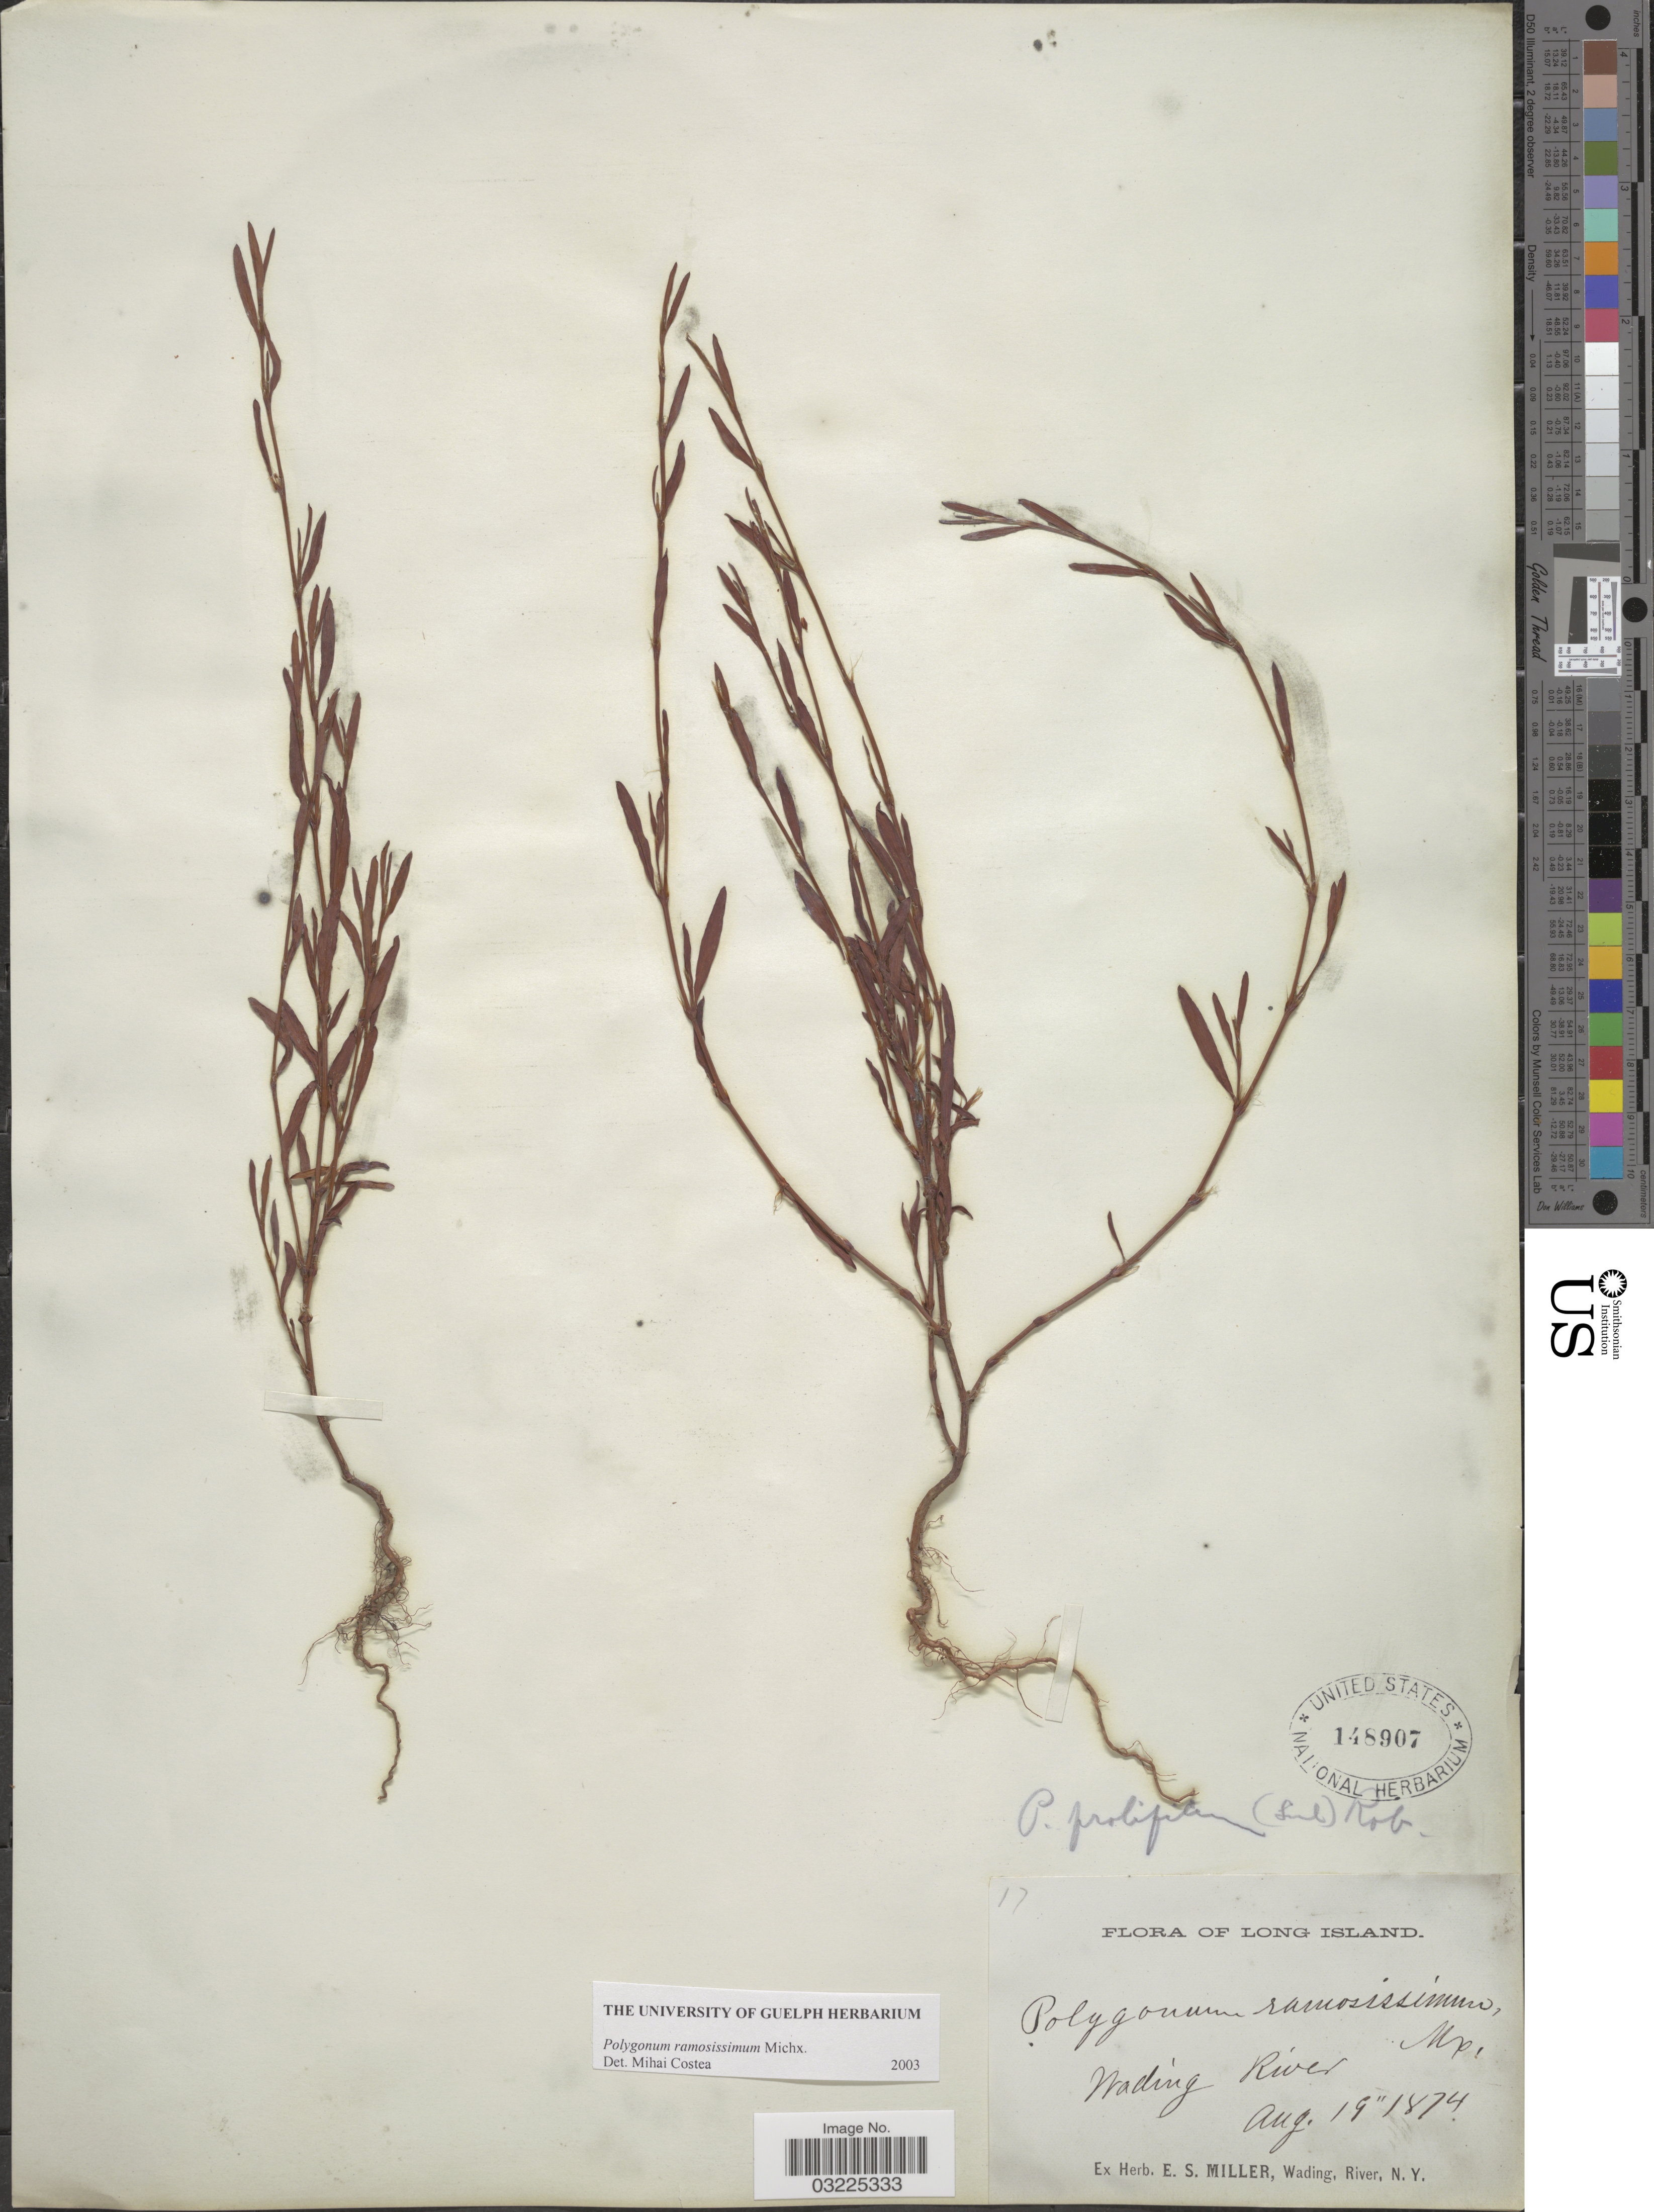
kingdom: Plantae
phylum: Tracheophyta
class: Magnoliopsida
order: Caryophyllales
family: Polygonaceae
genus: Polygonum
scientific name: Polygonum ramosissimum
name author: Michx.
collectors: ex herb. E. S. Miller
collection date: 1874-08-19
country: United States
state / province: New York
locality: Long Island. Wading River.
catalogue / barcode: US 148907